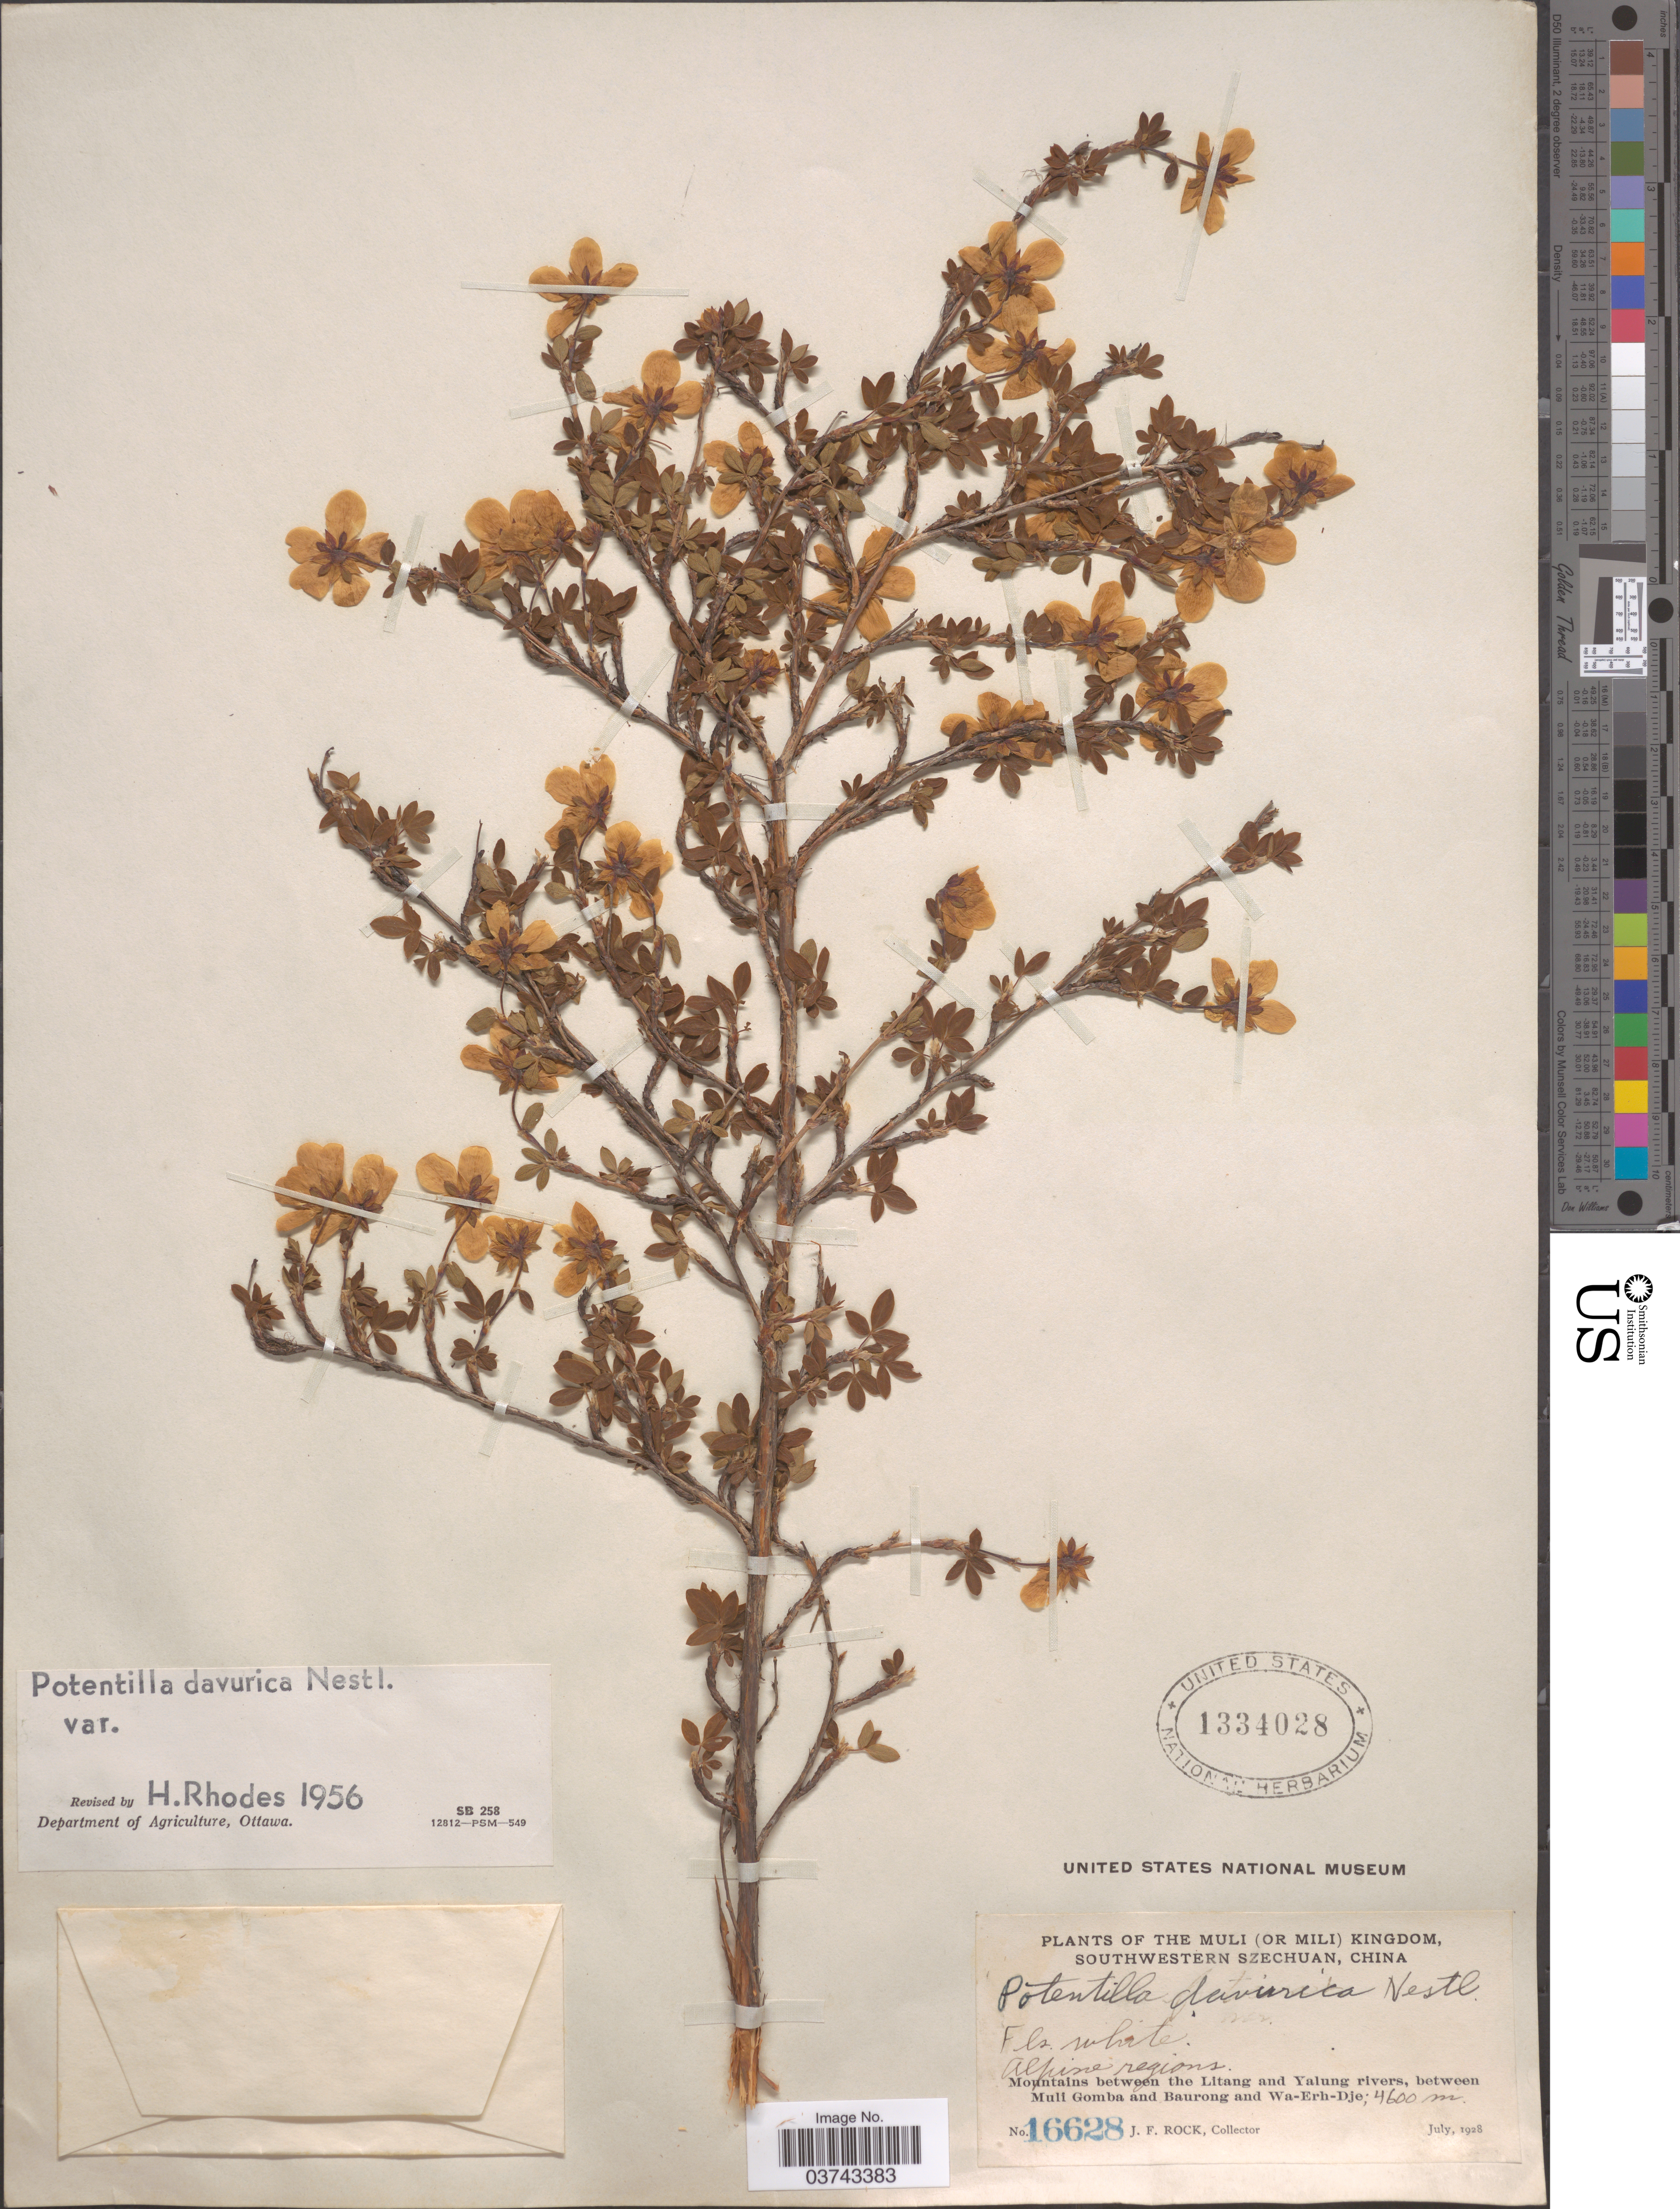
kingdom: Plantae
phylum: Tracheophyta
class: Magnoliopsida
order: Rosales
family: Rosaceae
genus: Dasiphora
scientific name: Dasiphora glabrata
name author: (Willd. ex Schltdl.) Soják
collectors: J. Rock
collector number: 16628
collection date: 1928-07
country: China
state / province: Sichuan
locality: The Muli (or Mili) Kingdom, Southwestern Szechuan. Mountains between the Litang and Yalung rivers, between Muli Gomba and Baurong and Wa-Erh-Dje.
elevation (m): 4600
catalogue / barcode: US 1334028